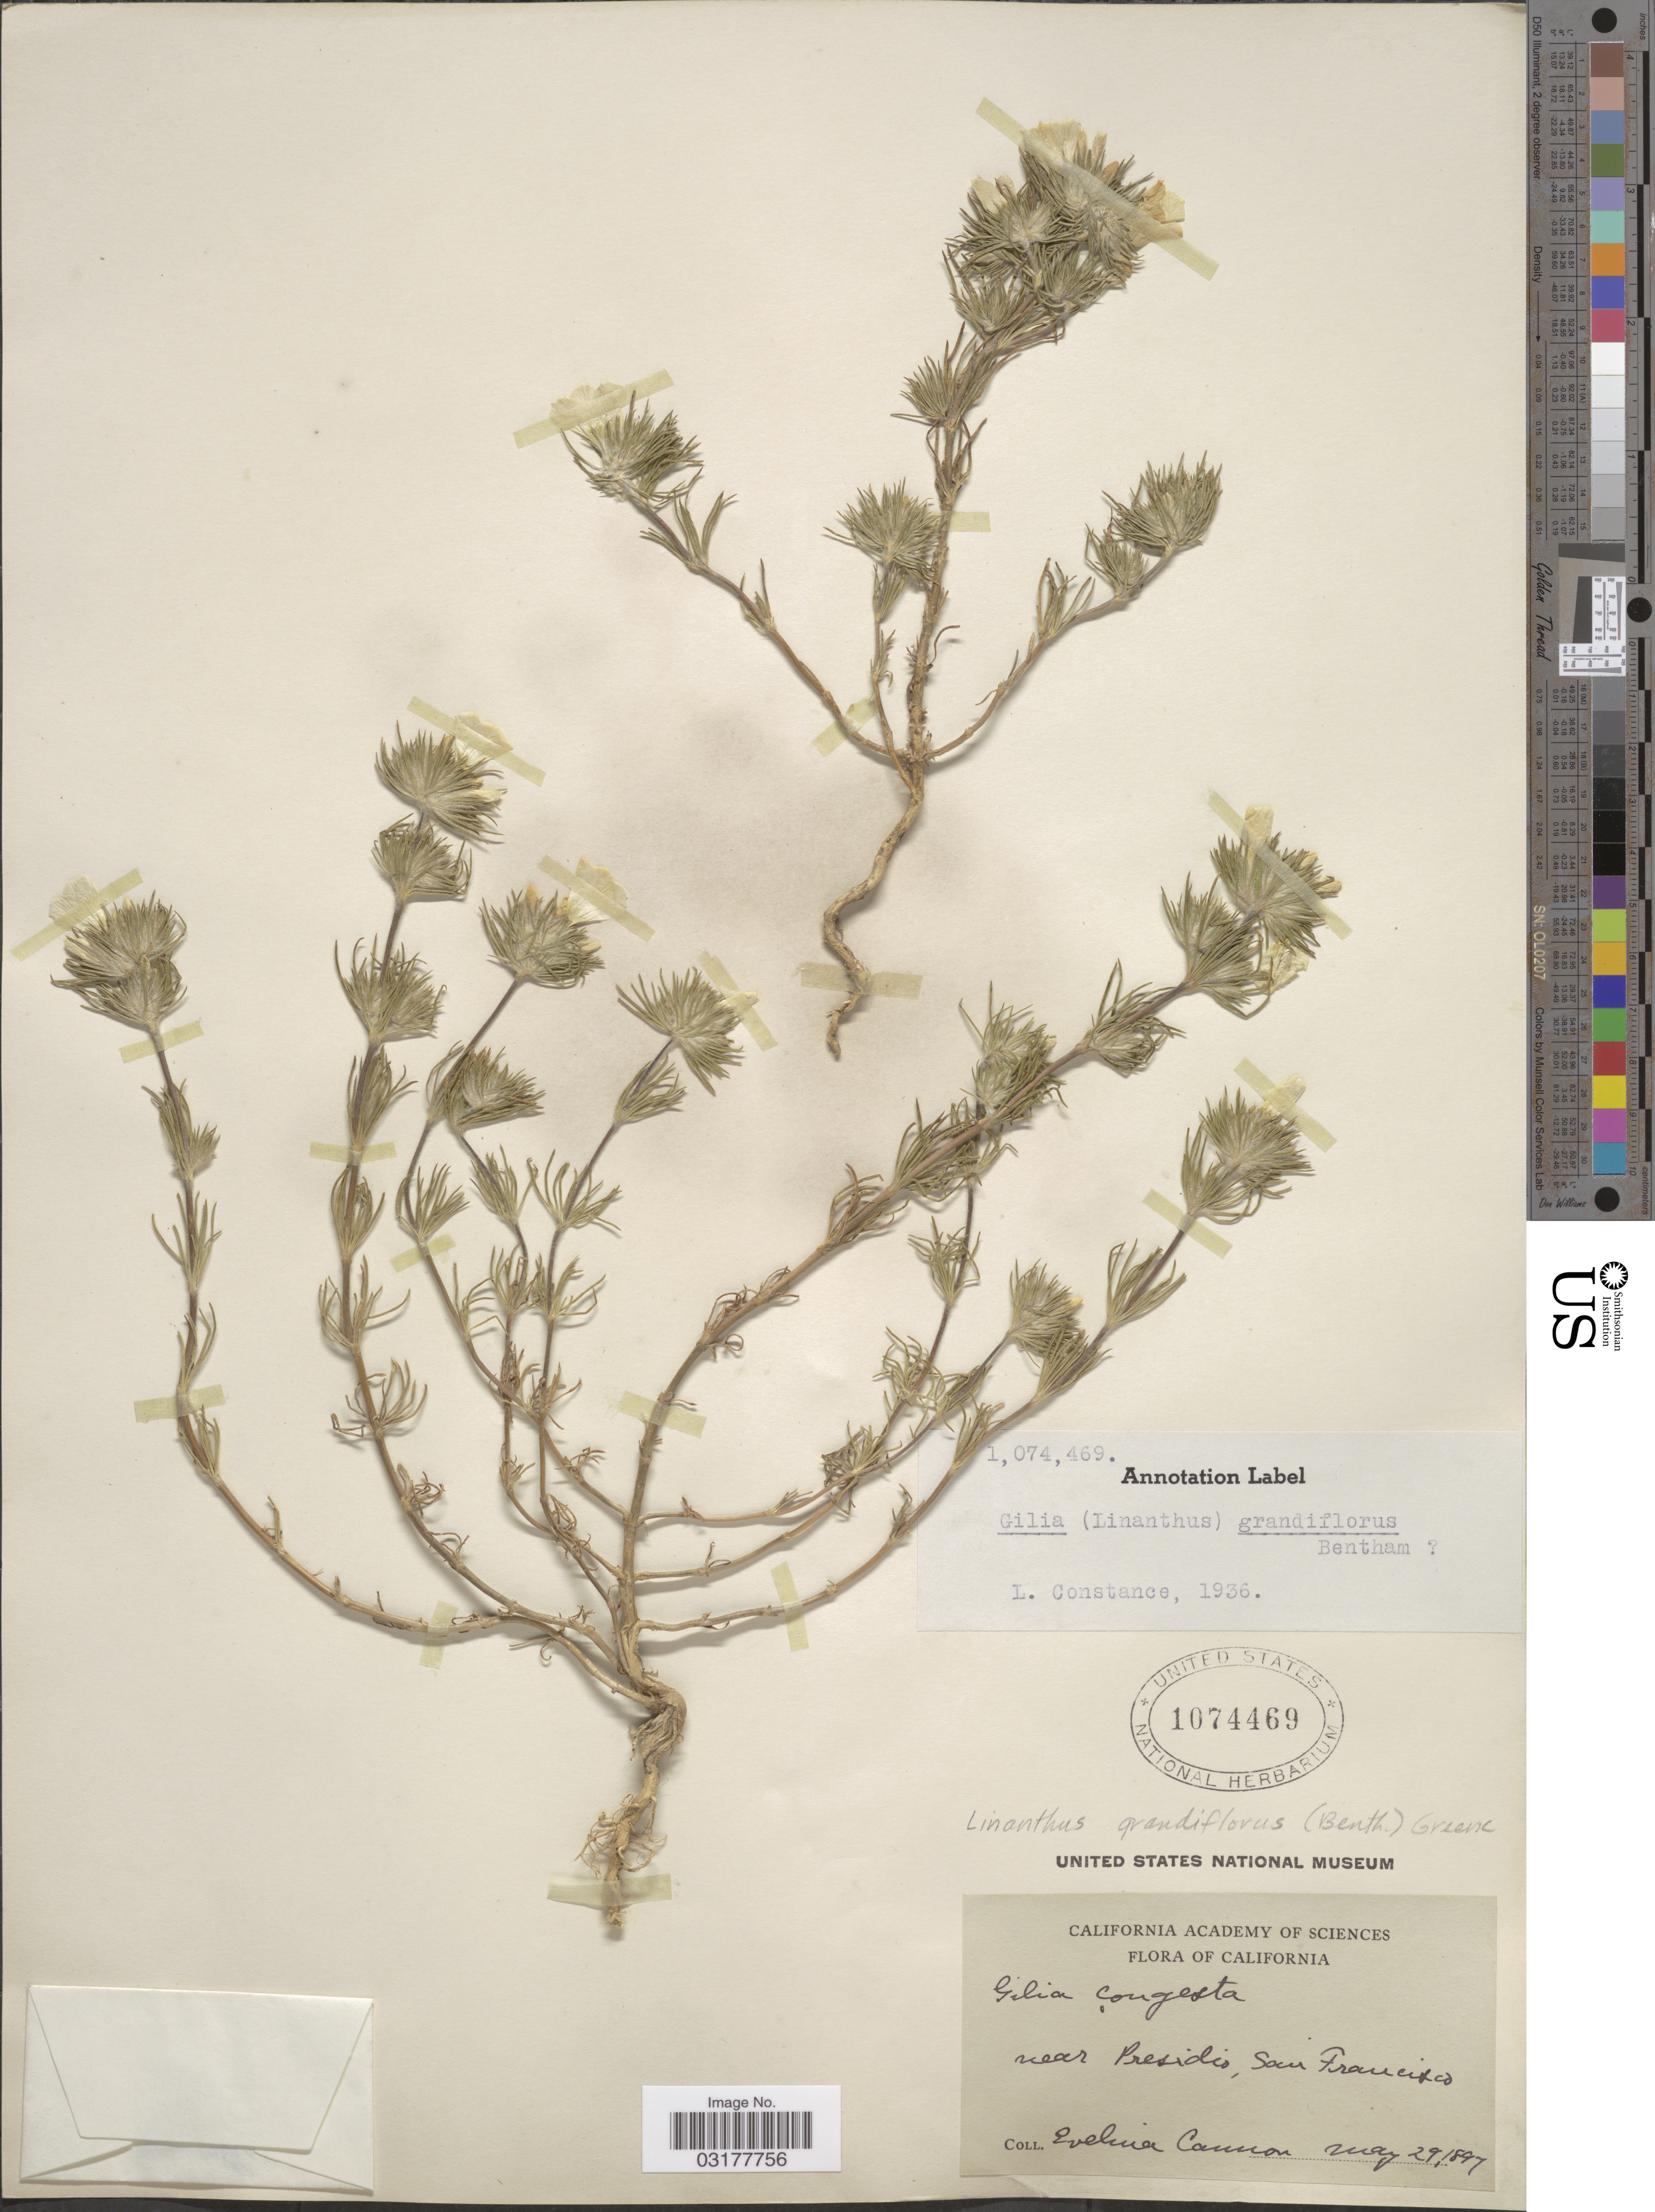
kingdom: Plantae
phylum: Tracheophyta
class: Magnoliopsida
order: Ericales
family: Polemoniaceae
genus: Leptosiphon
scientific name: Leptosiphon grandiflorus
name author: Benth.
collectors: E. Cannon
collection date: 1897-05-29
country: United States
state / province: California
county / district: San Francisco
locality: Near Presidio, San Francisco.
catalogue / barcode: US 1074469